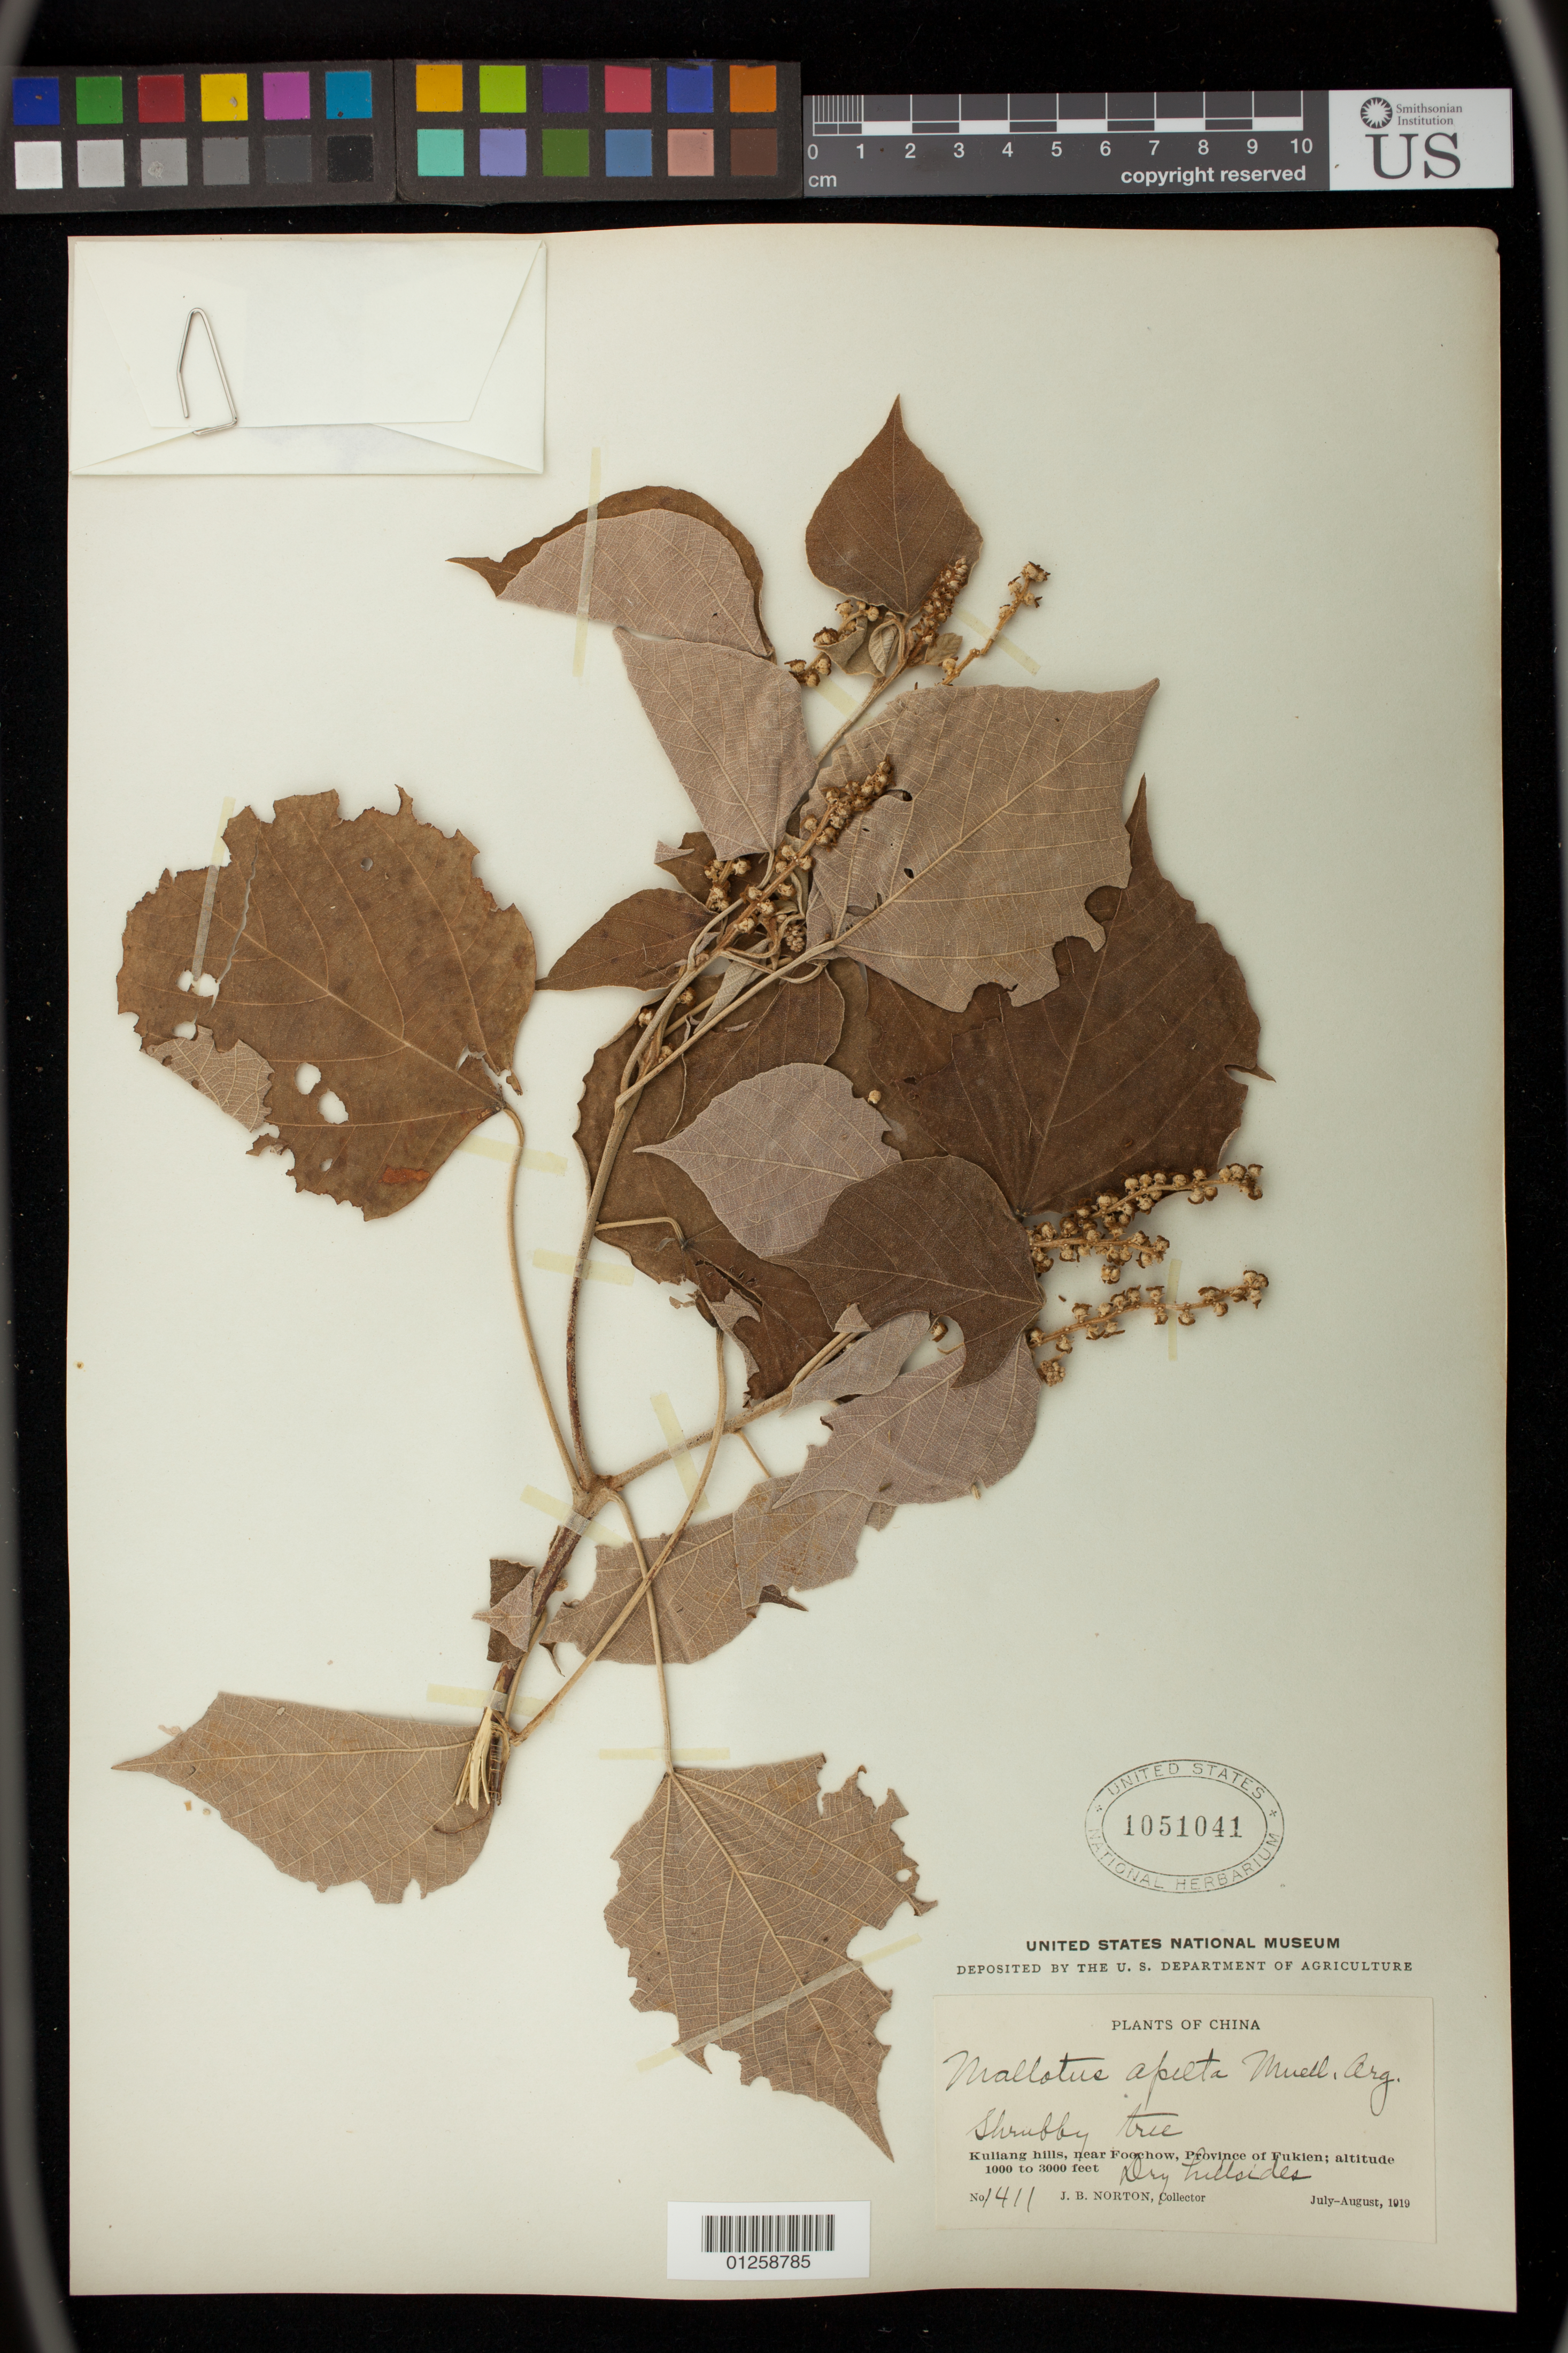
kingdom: Plantae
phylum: Tracheophyta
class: Magnoliopsida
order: Malpighiales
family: Euphorbiaceae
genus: Mallotus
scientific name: Mallotus apelta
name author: (Lour.) Müll. Arg.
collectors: J. B. Norton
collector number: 1411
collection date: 1919-07-01/1919-08-31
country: China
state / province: Fujian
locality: Kuliang hills, near Foochow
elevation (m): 305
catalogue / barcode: US 1051041